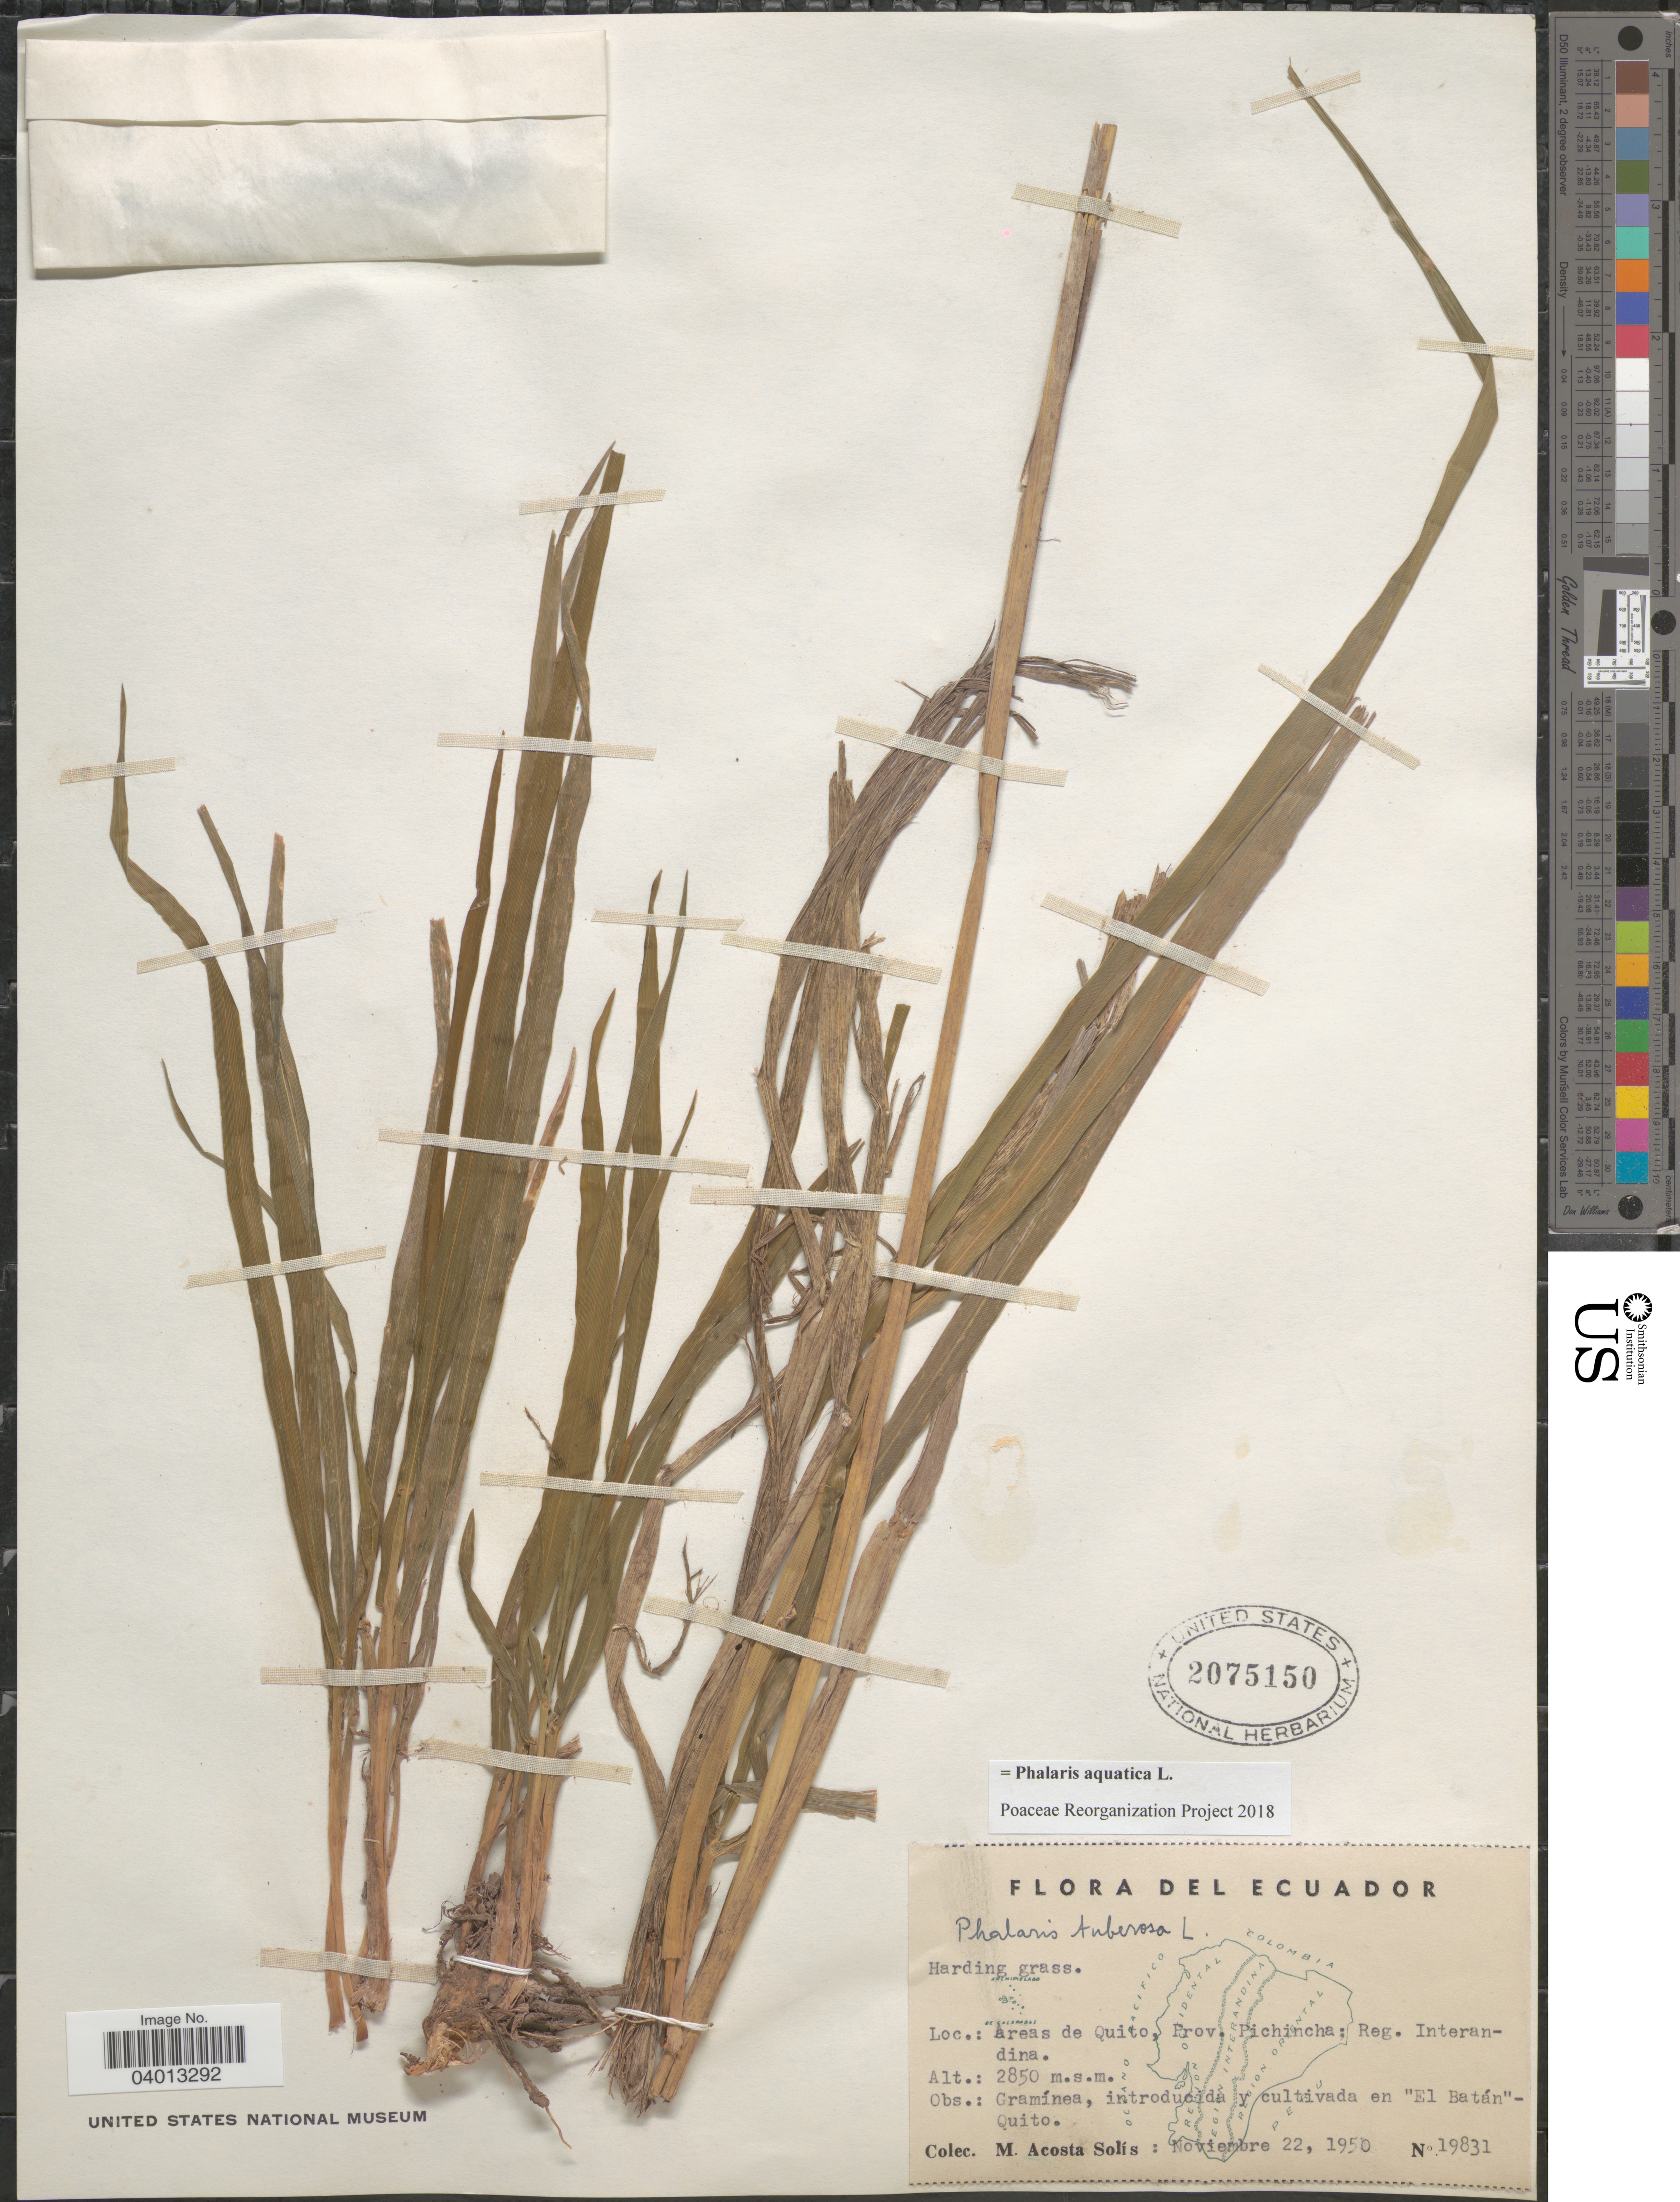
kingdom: Plantae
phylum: Tracheophyta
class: Liliopsida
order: Poales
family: Poaceae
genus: Phalaris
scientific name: Phalaris aquatica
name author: L.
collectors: M. Acosta Solis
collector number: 19831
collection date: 1950-11-22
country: Ecuador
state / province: Pichincha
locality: Areas de Quito, Reg. Interandina.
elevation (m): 2850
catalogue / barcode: US 2075150